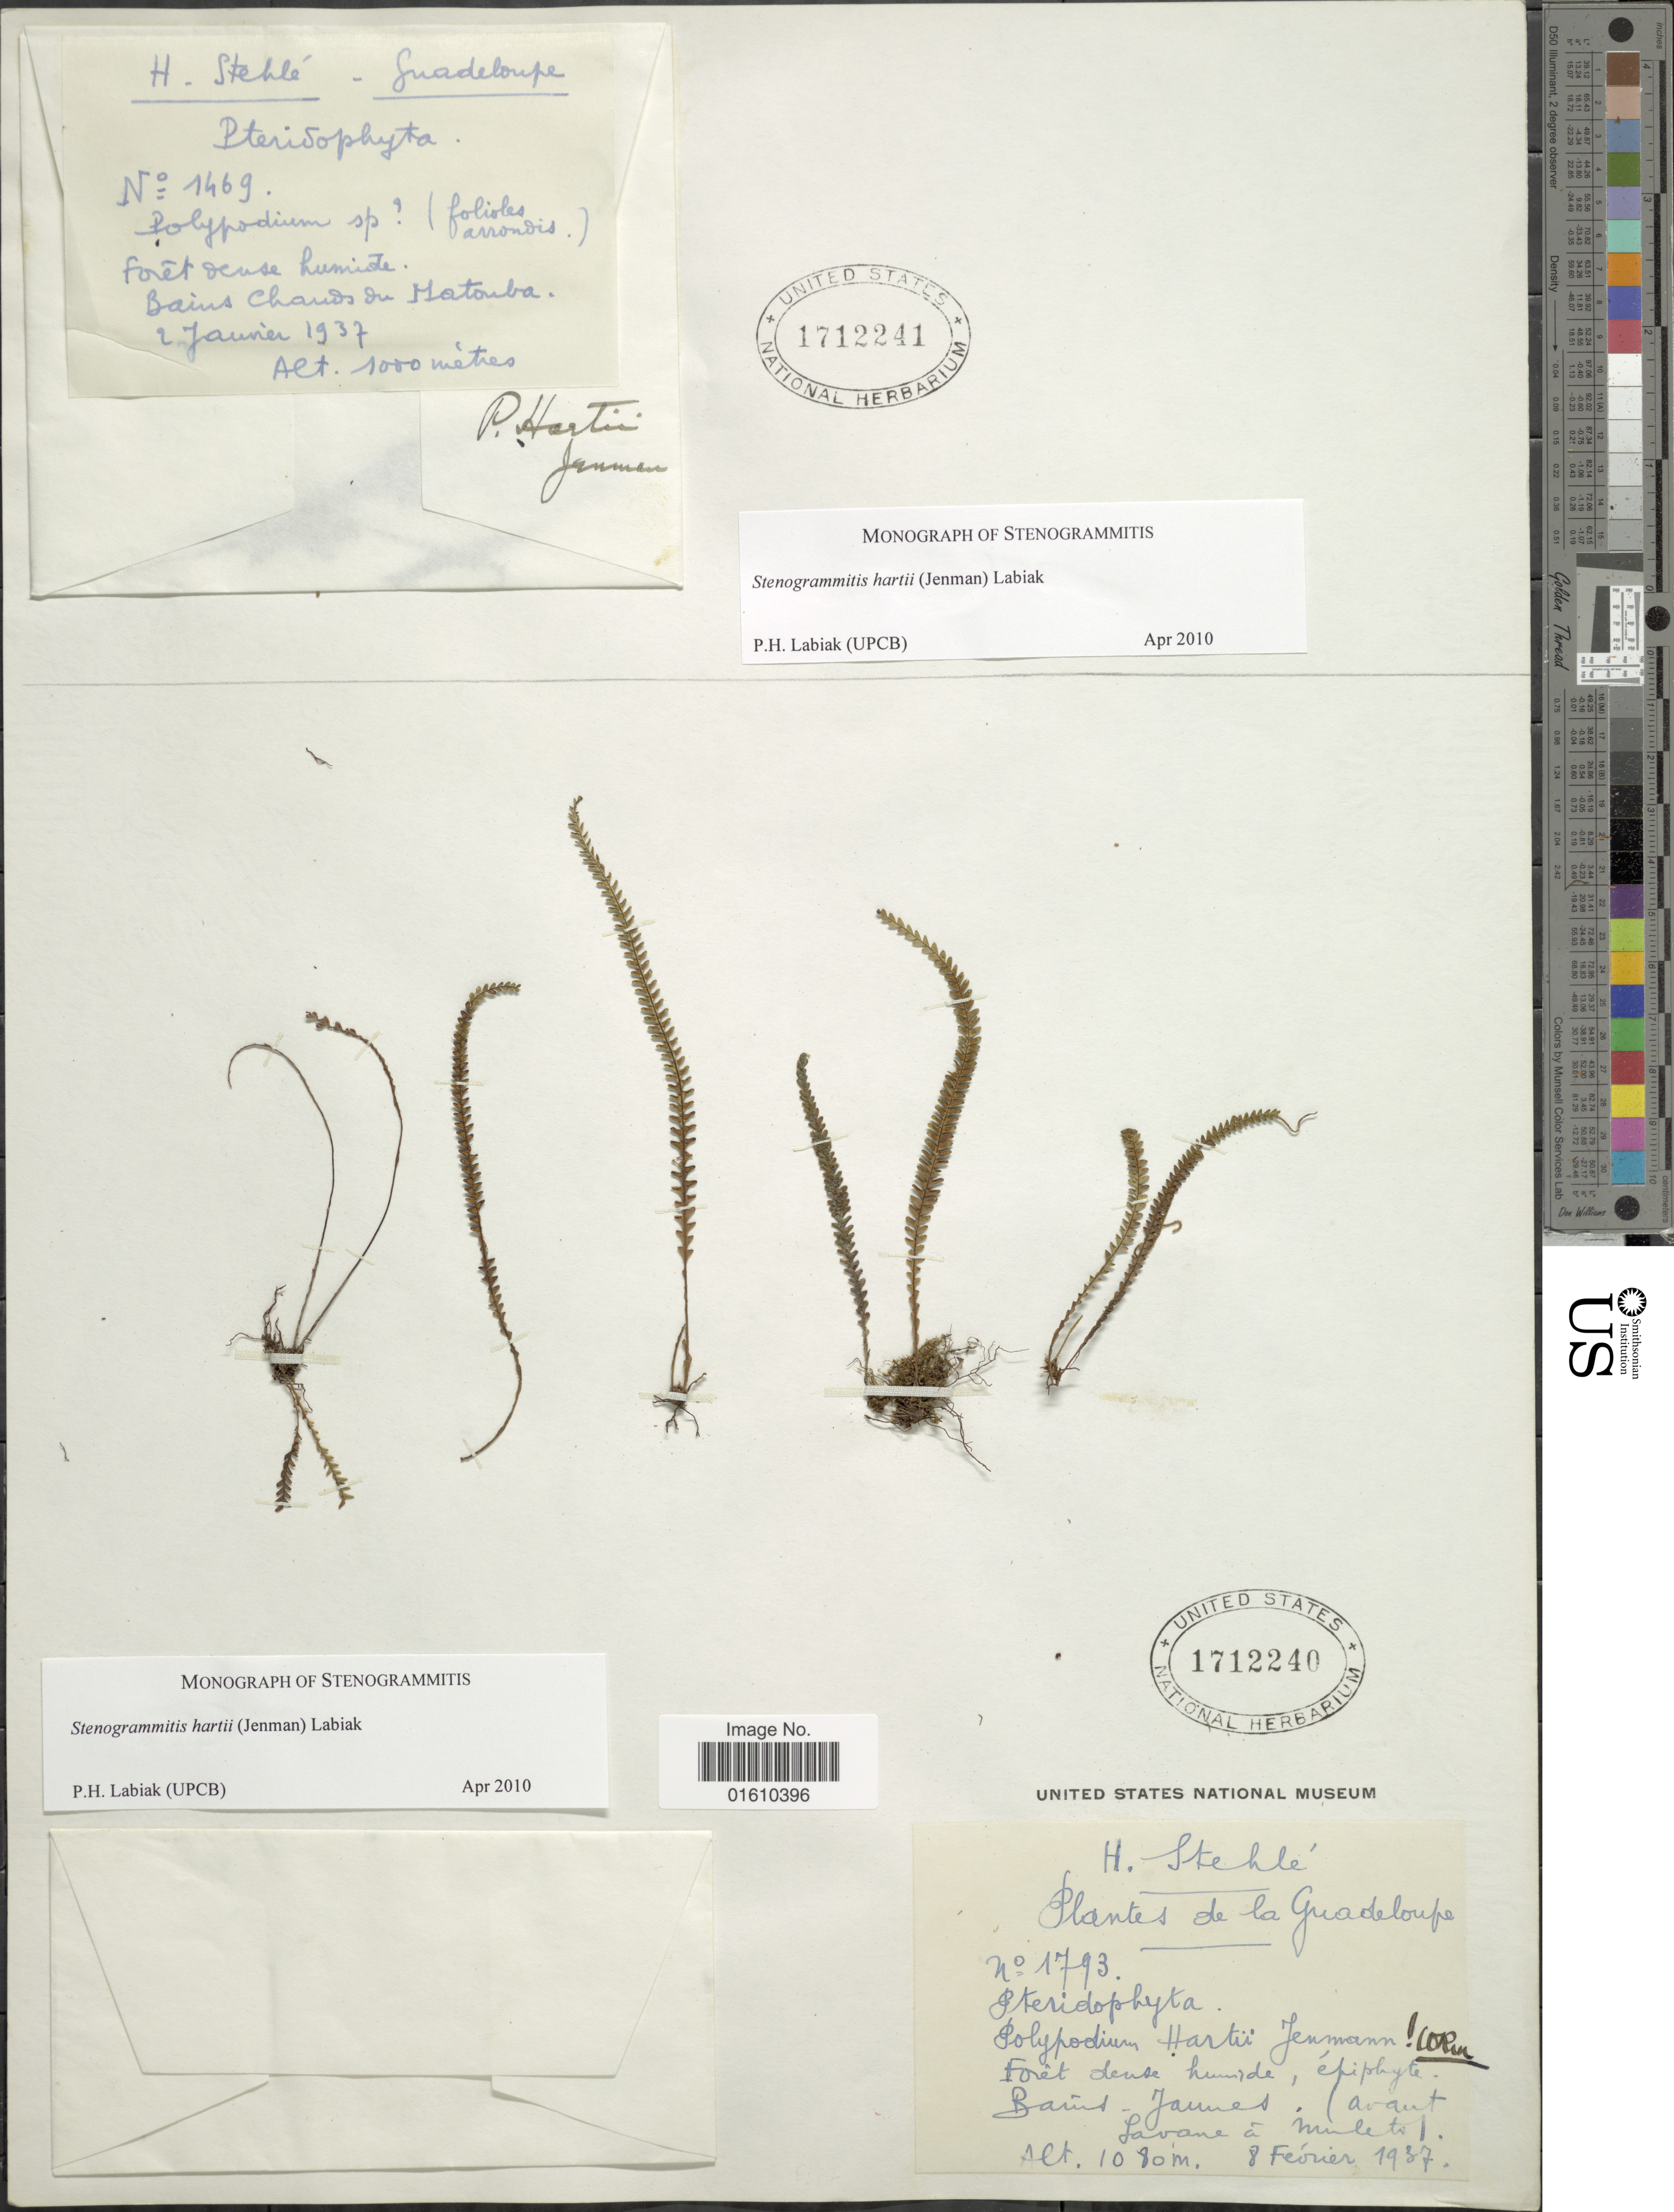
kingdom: Plantae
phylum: Tracheophyta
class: Polypodiopsida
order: Polypodiales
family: Polypodiaceae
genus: Stenogrammitis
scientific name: Stenogrammitis hartii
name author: (Jenman) Labiak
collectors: H. Stehlé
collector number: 1469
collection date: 1937-01-02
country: Guadeloupe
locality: Forêt dense humide, Bains Chauds du Matouba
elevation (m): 1000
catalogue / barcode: US 1712241-2